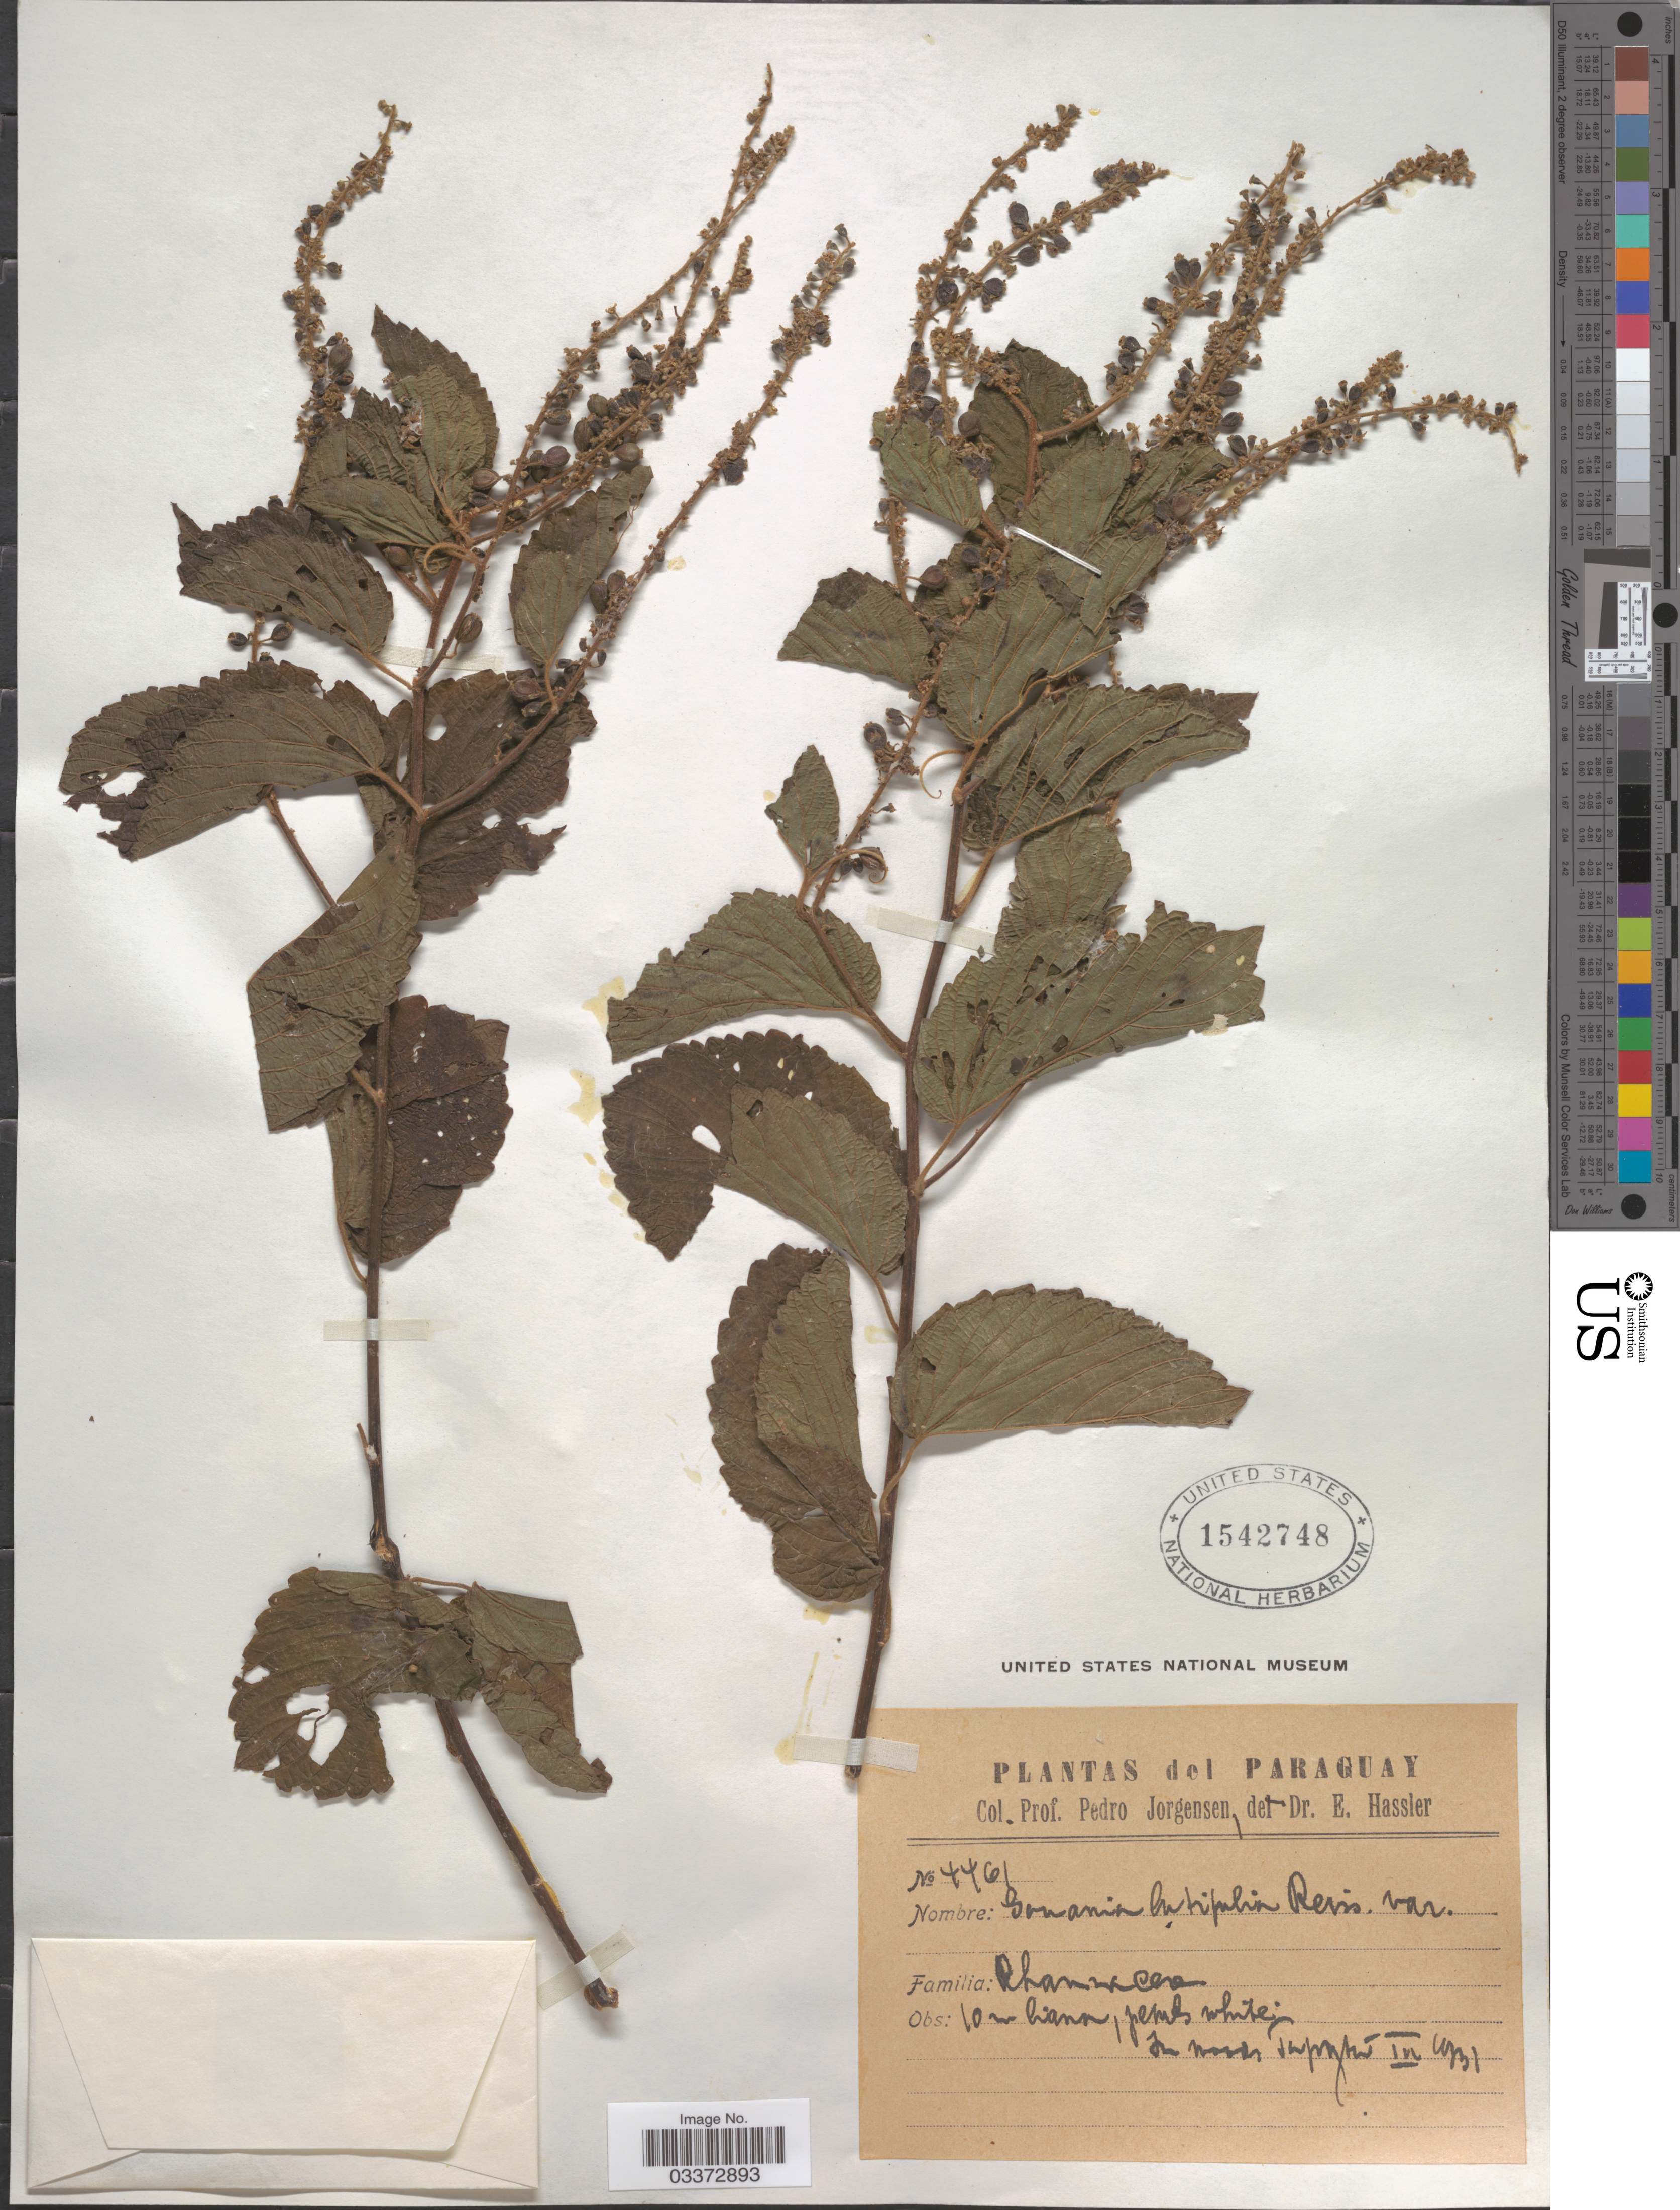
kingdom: Plantae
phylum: Tracheophyta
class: Magnoliopsida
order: Rosales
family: Rhamnaceae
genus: Gouania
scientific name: Gouania ulmifolia Triana & Planch., nom. illeg.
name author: Triana & Planch.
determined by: Figueira, Mauricio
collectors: P. Jörgensen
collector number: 4461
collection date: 1931-09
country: Paraguay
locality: In woods Tapaytai [interpreted].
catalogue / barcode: US 1542748